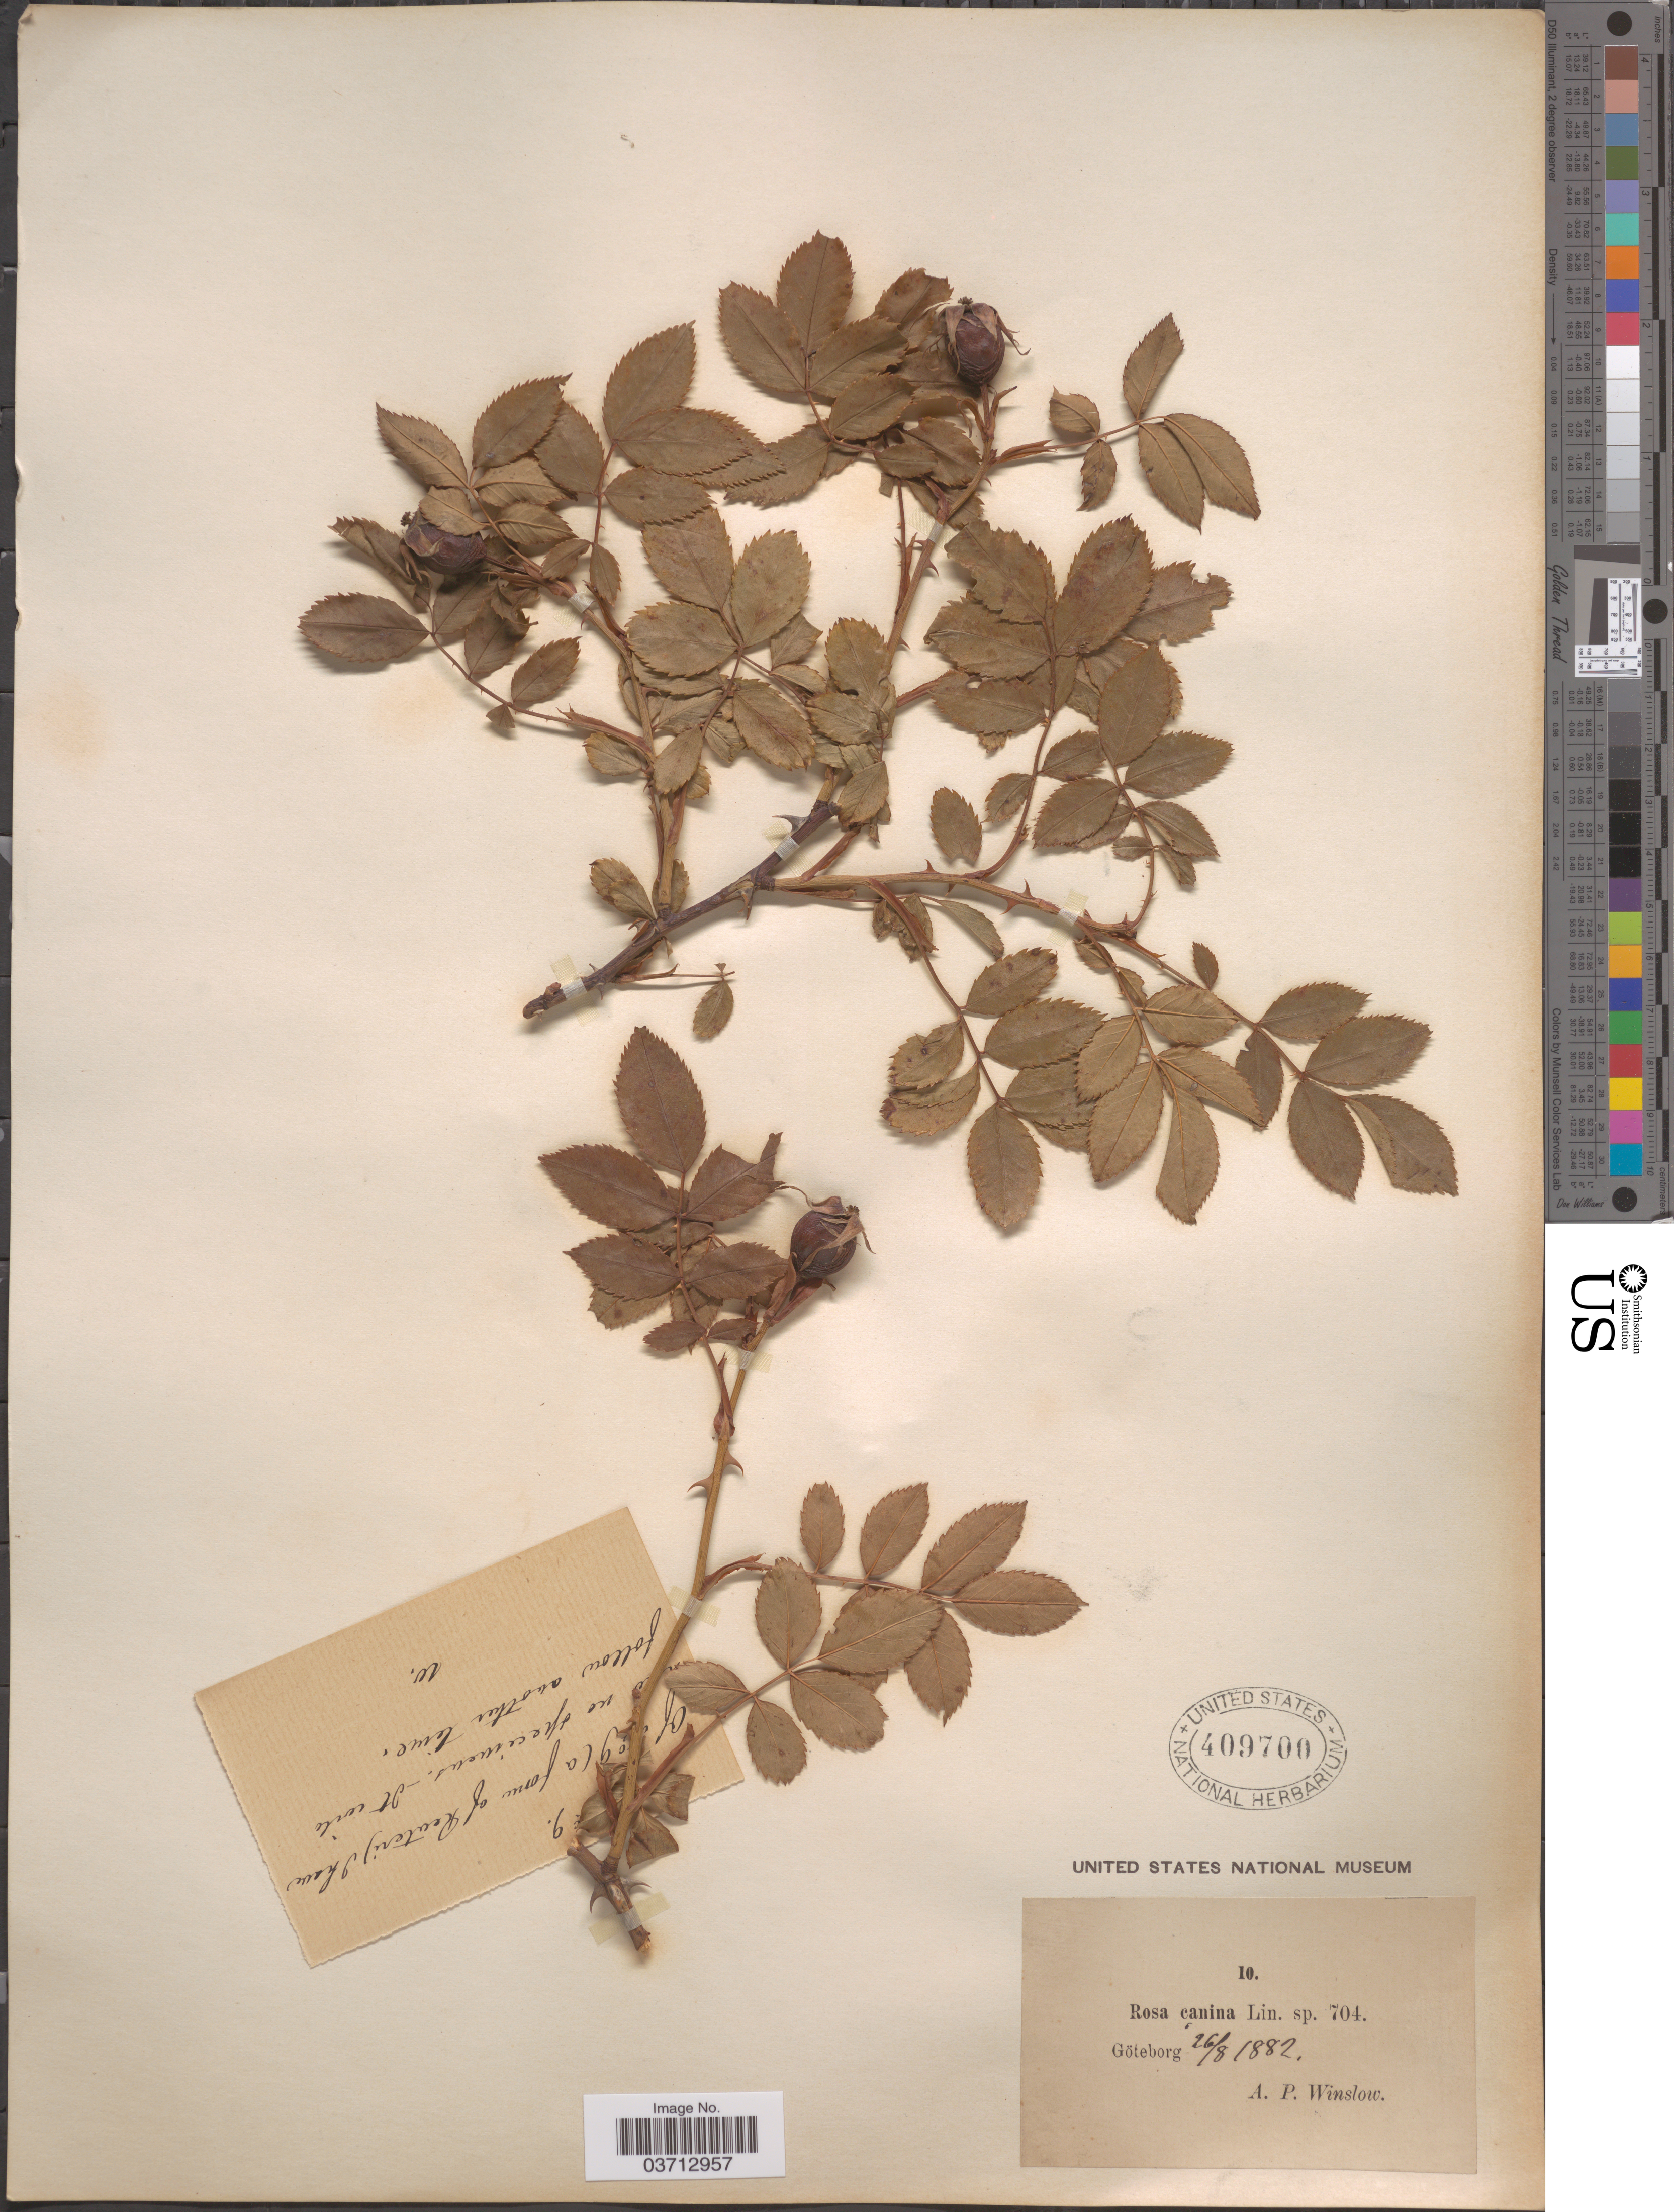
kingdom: Plantae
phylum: Tracheophyta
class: Magnoliopsida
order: Rosales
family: Rosaceae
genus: Rosa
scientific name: Rosa canina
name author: L.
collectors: A. Winslow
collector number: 10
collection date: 1882-08-26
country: Sweden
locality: Göteborg.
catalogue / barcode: US 409700